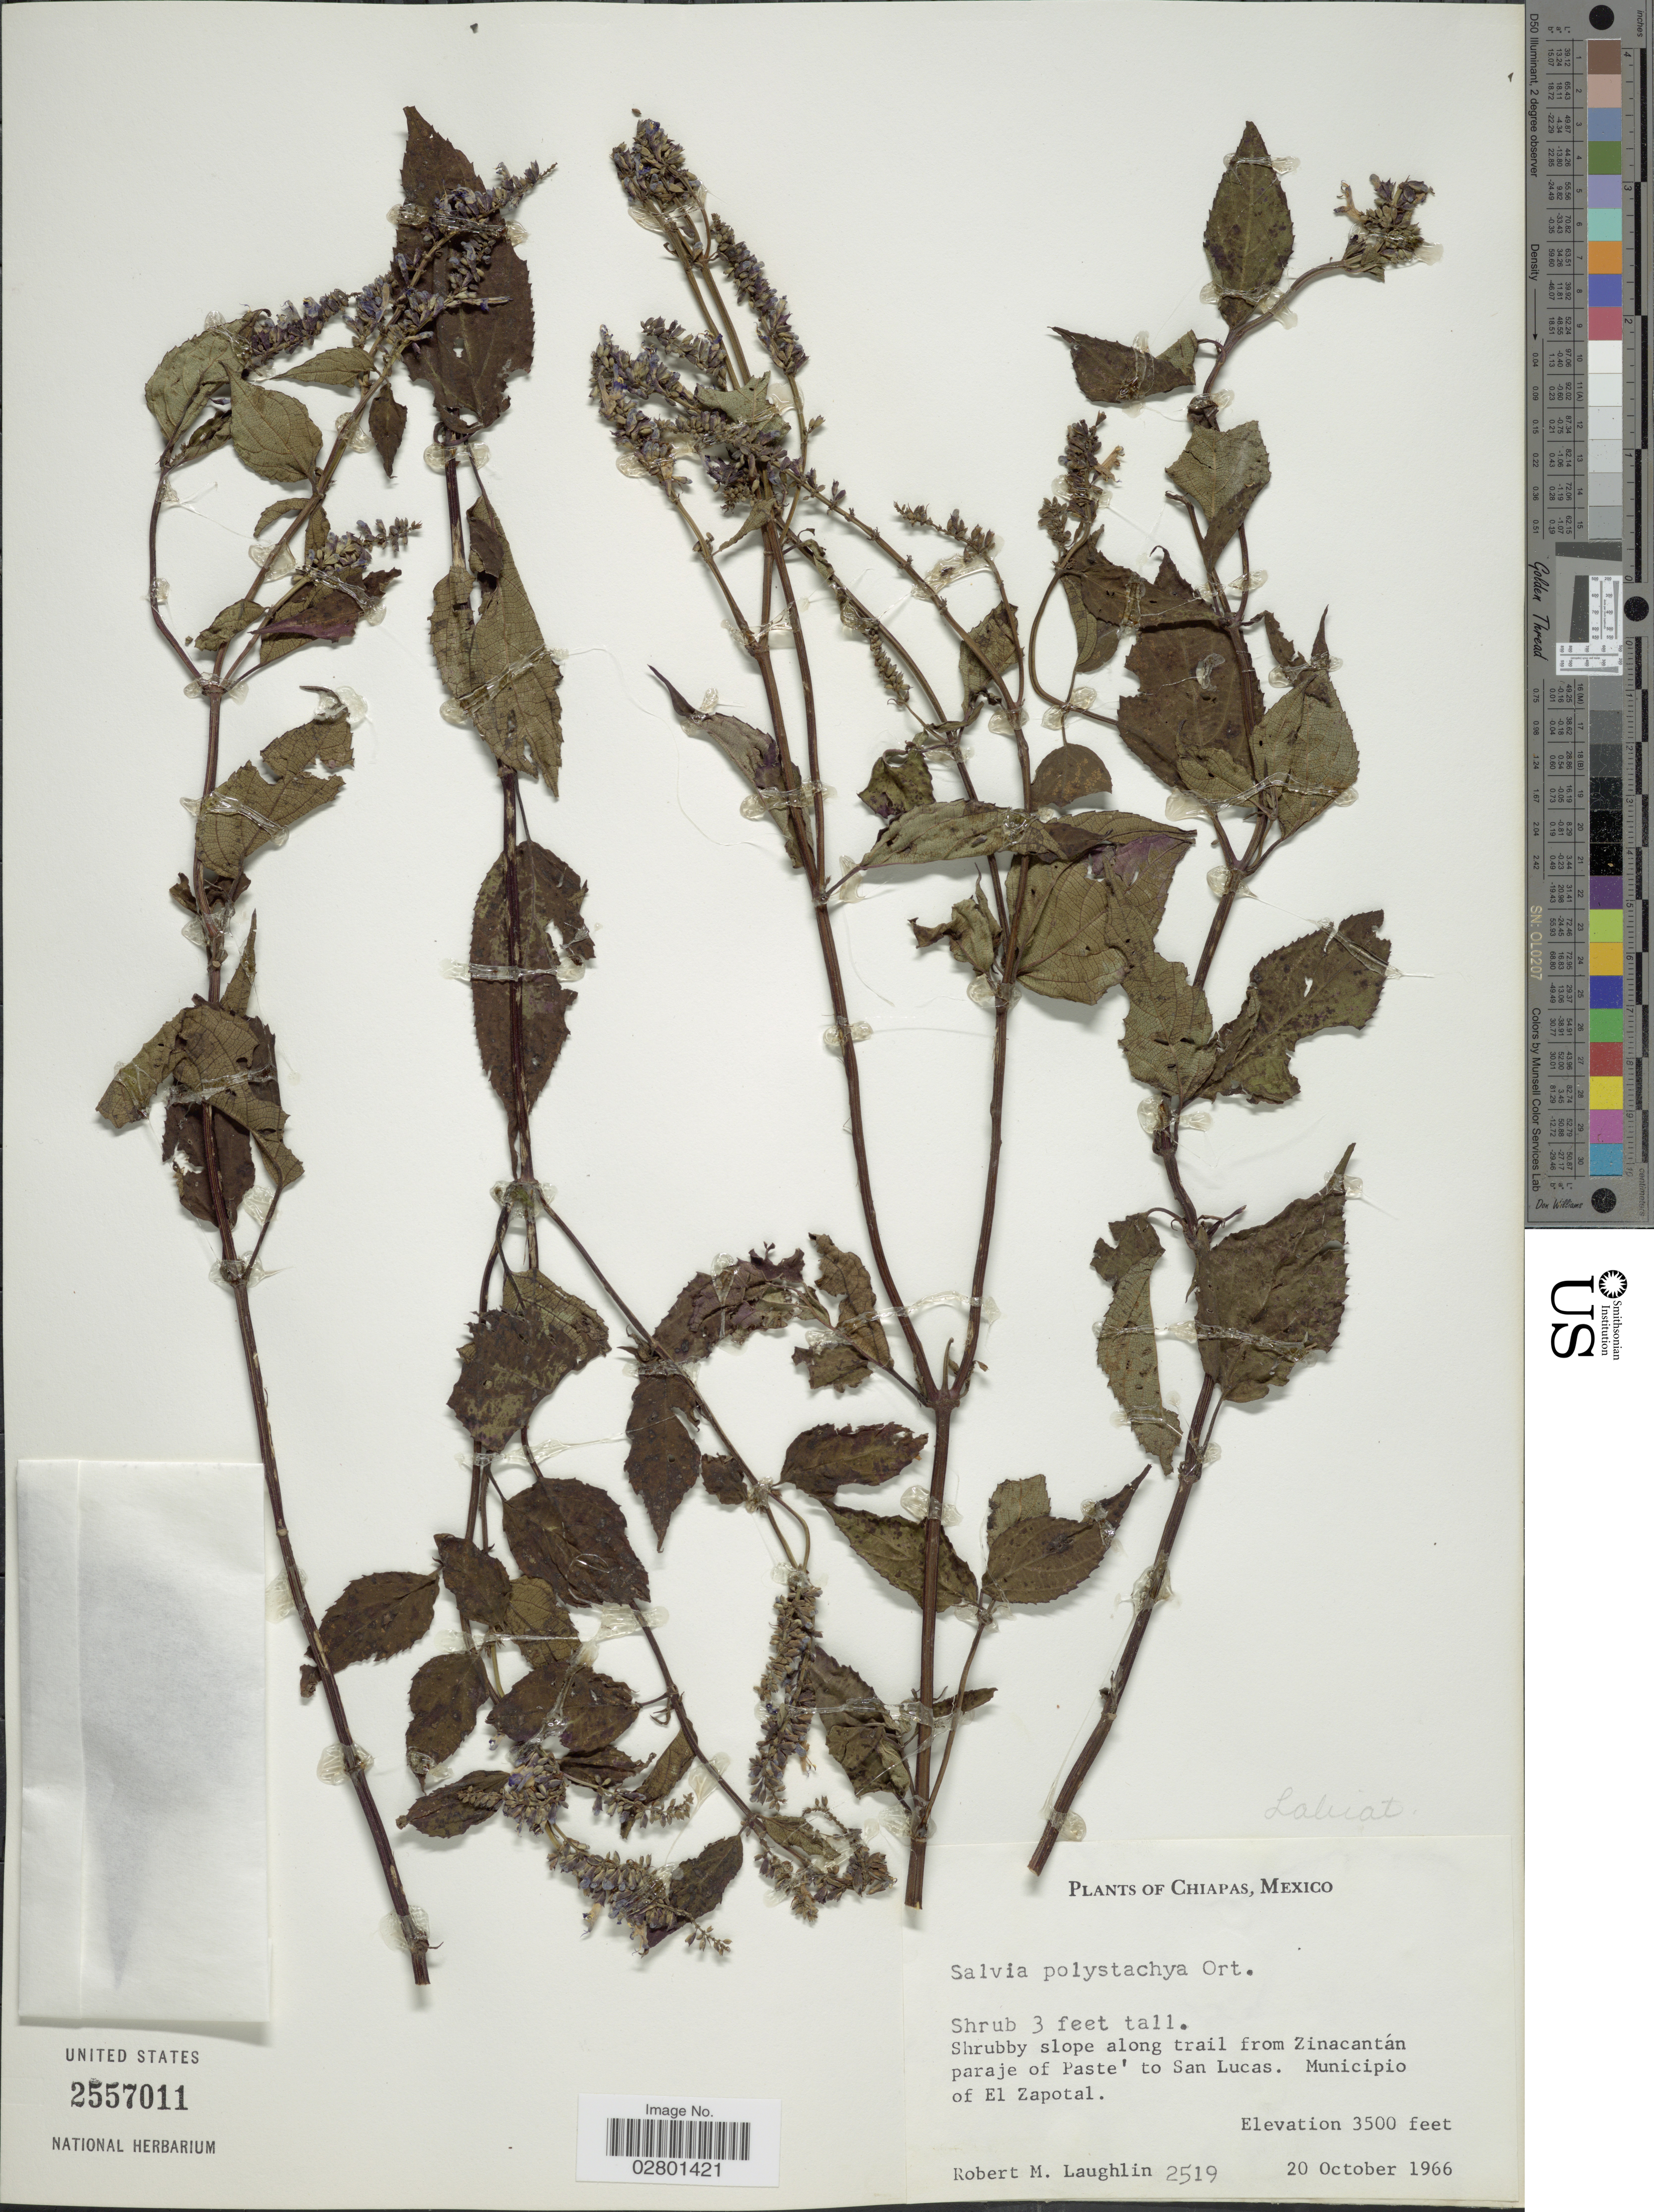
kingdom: Plantae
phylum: Tracheophyta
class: Magnoliopsida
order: Lamiales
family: Lamiaceae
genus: Salvia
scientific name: Salvia polystachya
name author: Cav.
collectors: R. M. Laughlin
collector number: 2519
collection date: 1966-10-20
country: Mexico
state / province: Chiapas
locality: Shrubby slope along trail from Zinacantán paraje of Paste' to San Lucas. Municipio of El Zapotal.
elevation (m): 1067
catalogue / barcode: US 2557011